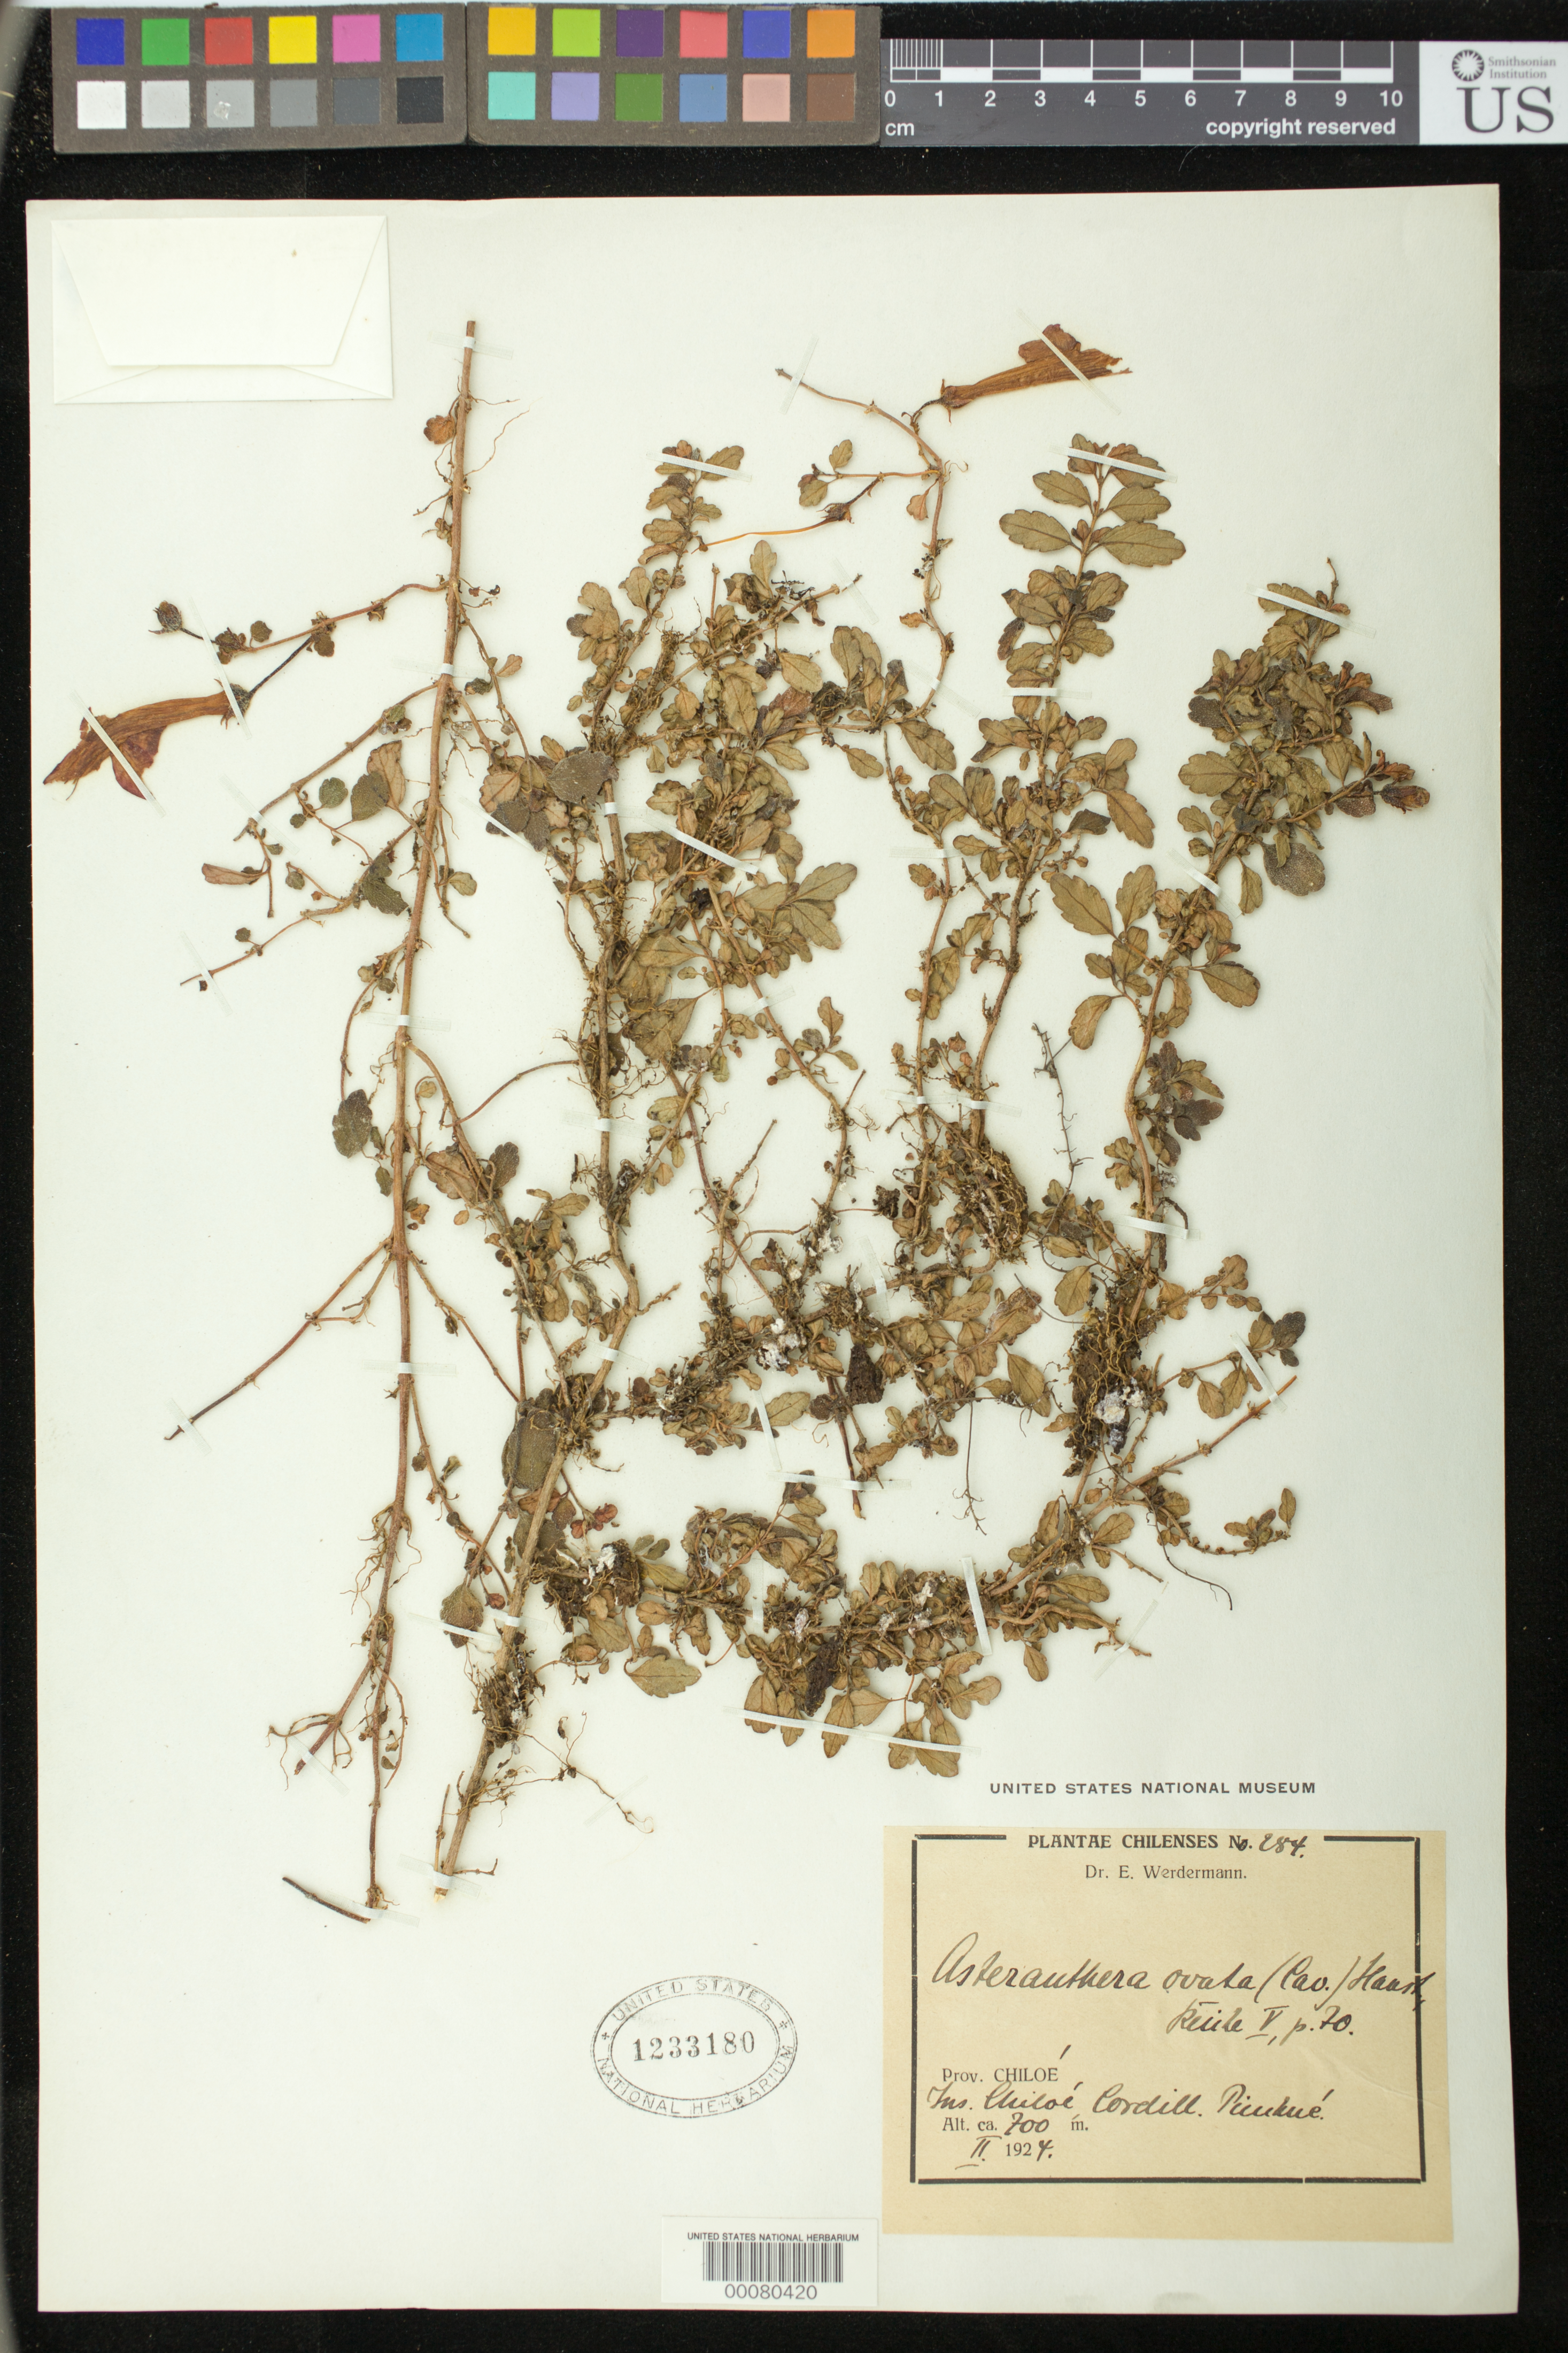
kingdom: Plantae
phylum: Tracheophyta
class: Magnoliopsida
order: Lamiales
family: Gesneriaceae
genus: Asteranthera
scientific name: Asteranthera ovata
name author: (Cav.) Hanst.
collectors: E. Werdermann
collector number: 284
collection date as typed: Feb 1924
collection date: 1924-02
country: Chile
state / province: Los Lagos (X)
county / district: Chiloé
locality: Ins Chiloe, Cordill Picuhue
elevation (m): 700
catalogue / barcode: US 1233180